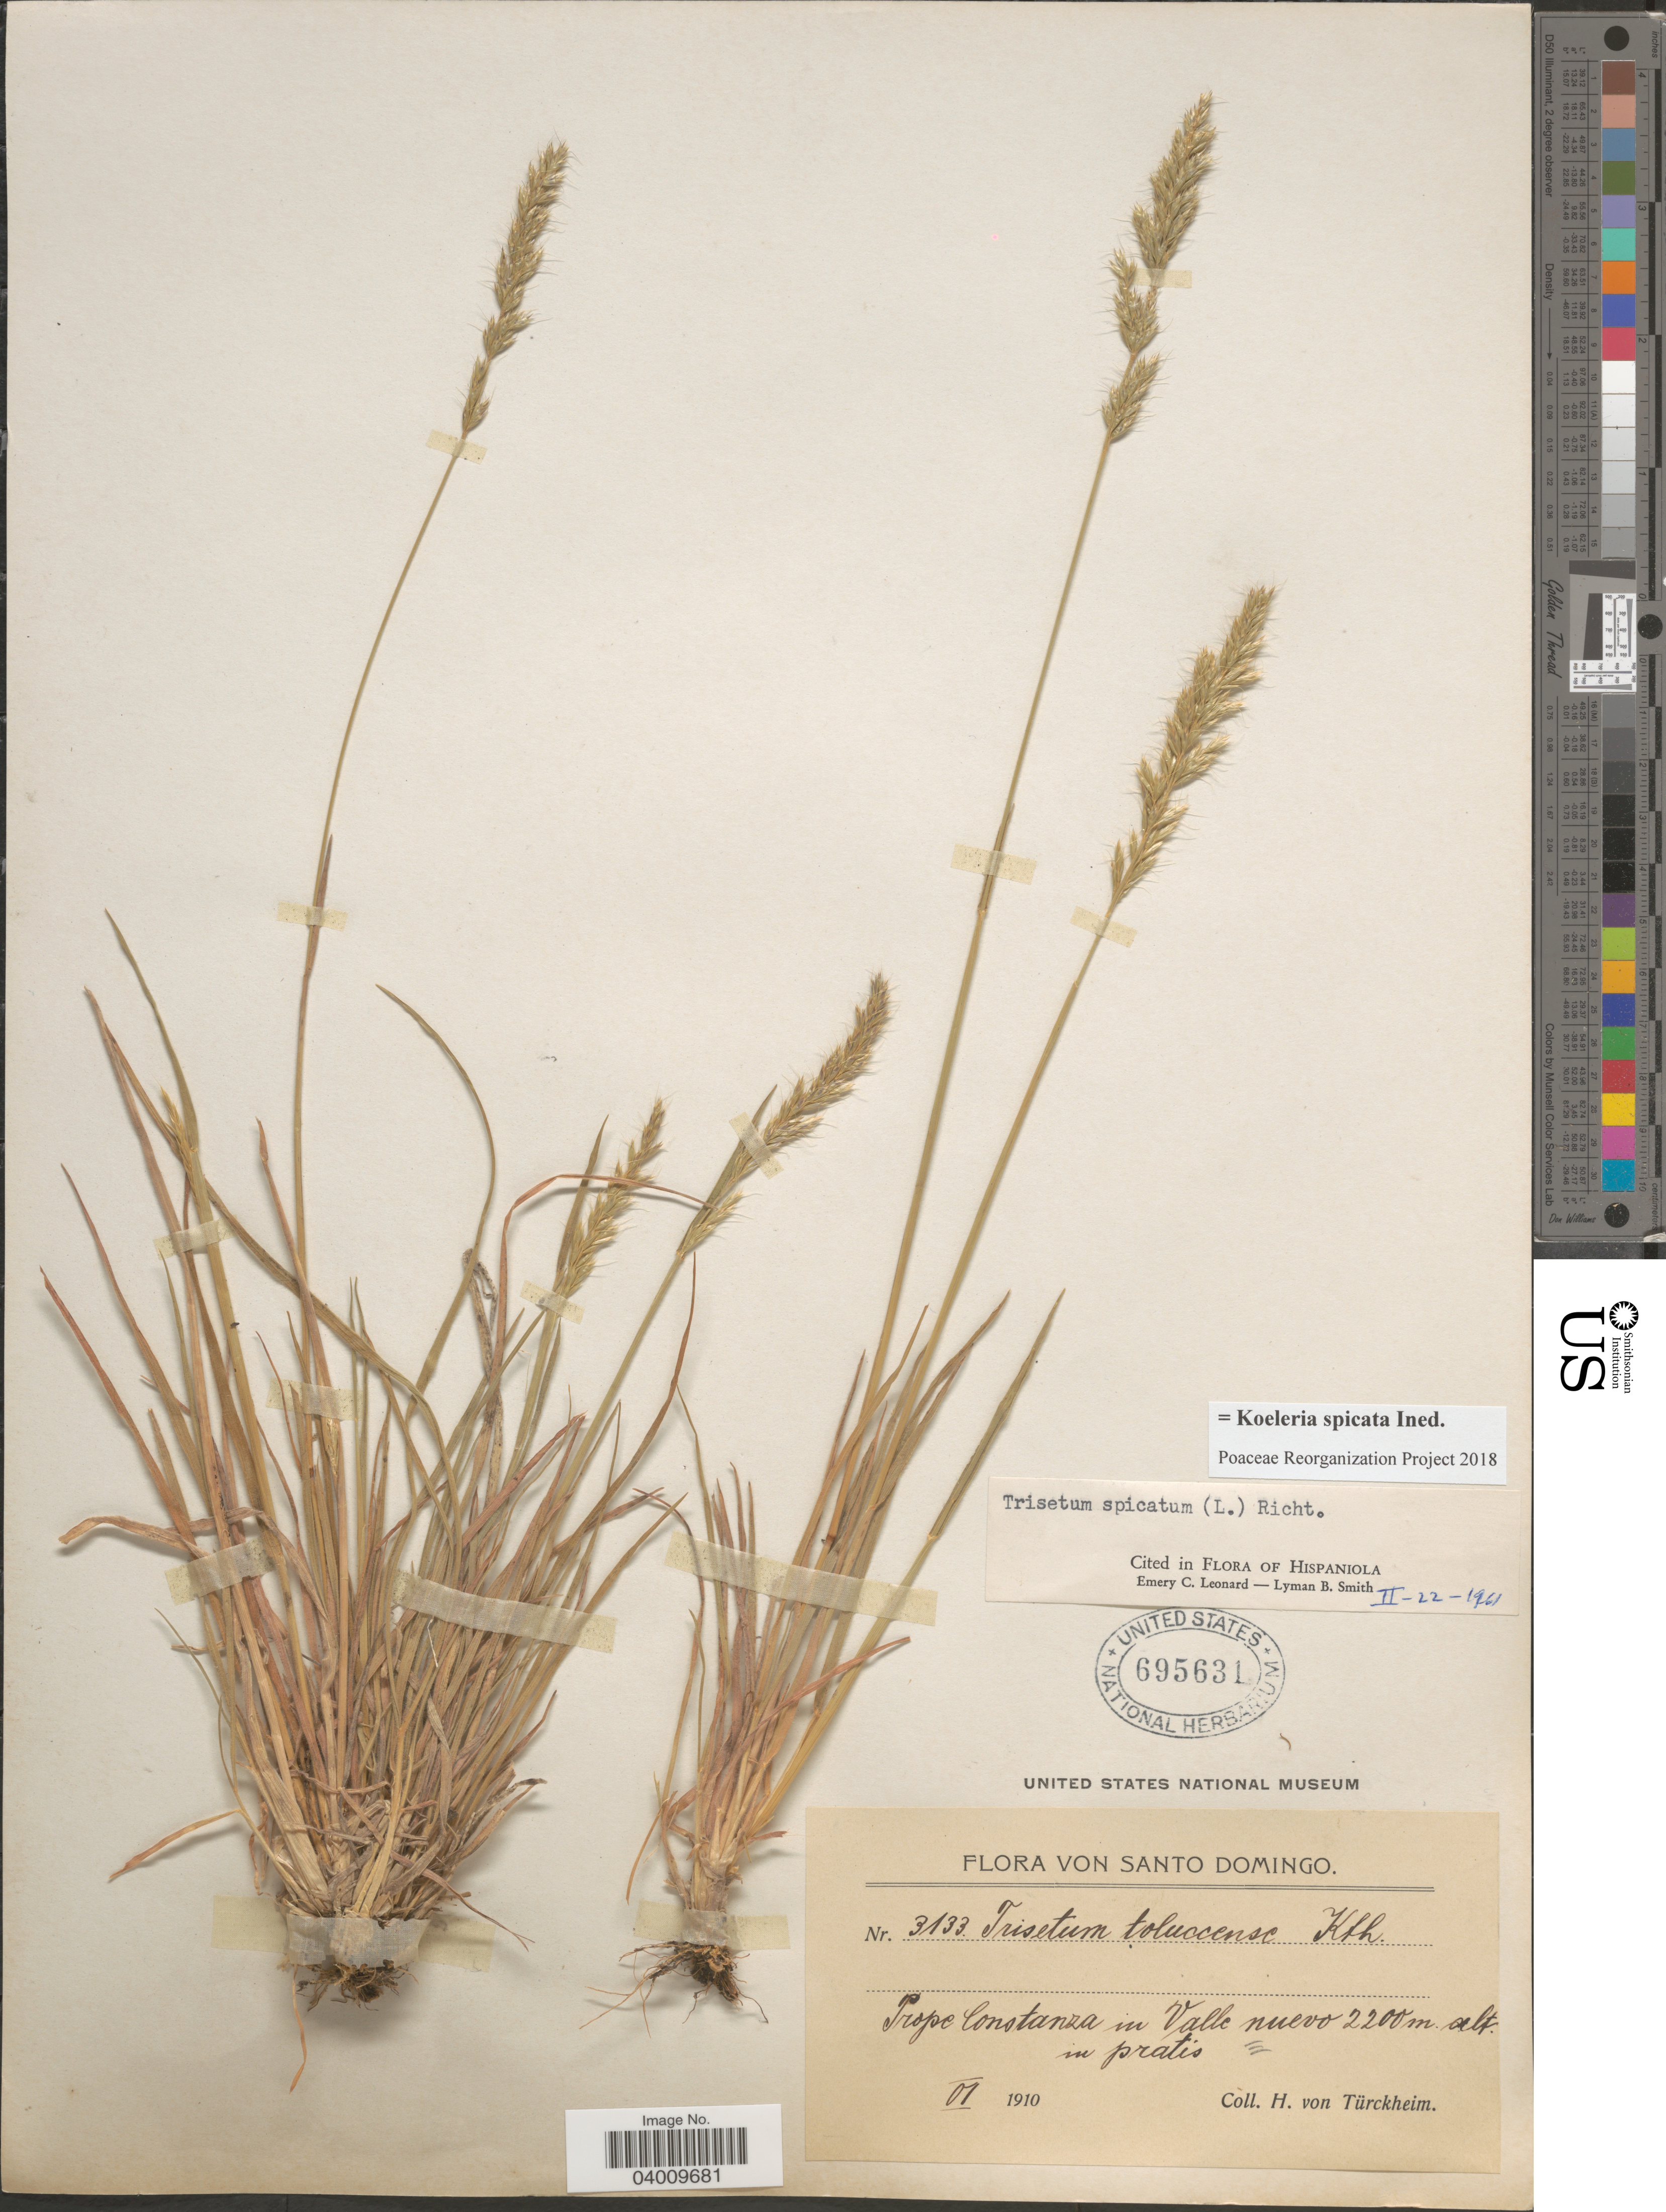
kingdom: Plantae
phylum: Tracheophyta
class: Liliopsida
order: Poales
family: Poaceae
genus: Koeleria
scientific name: Koeleria spicata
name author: (L.) Barberá et al.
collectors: H. von Türckheim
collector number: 3133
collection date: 1910-01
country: Dominican Republic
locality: Santo Domingo. Prope Constanza in Valle nuevo.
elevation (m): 2200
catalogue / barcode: US 695631